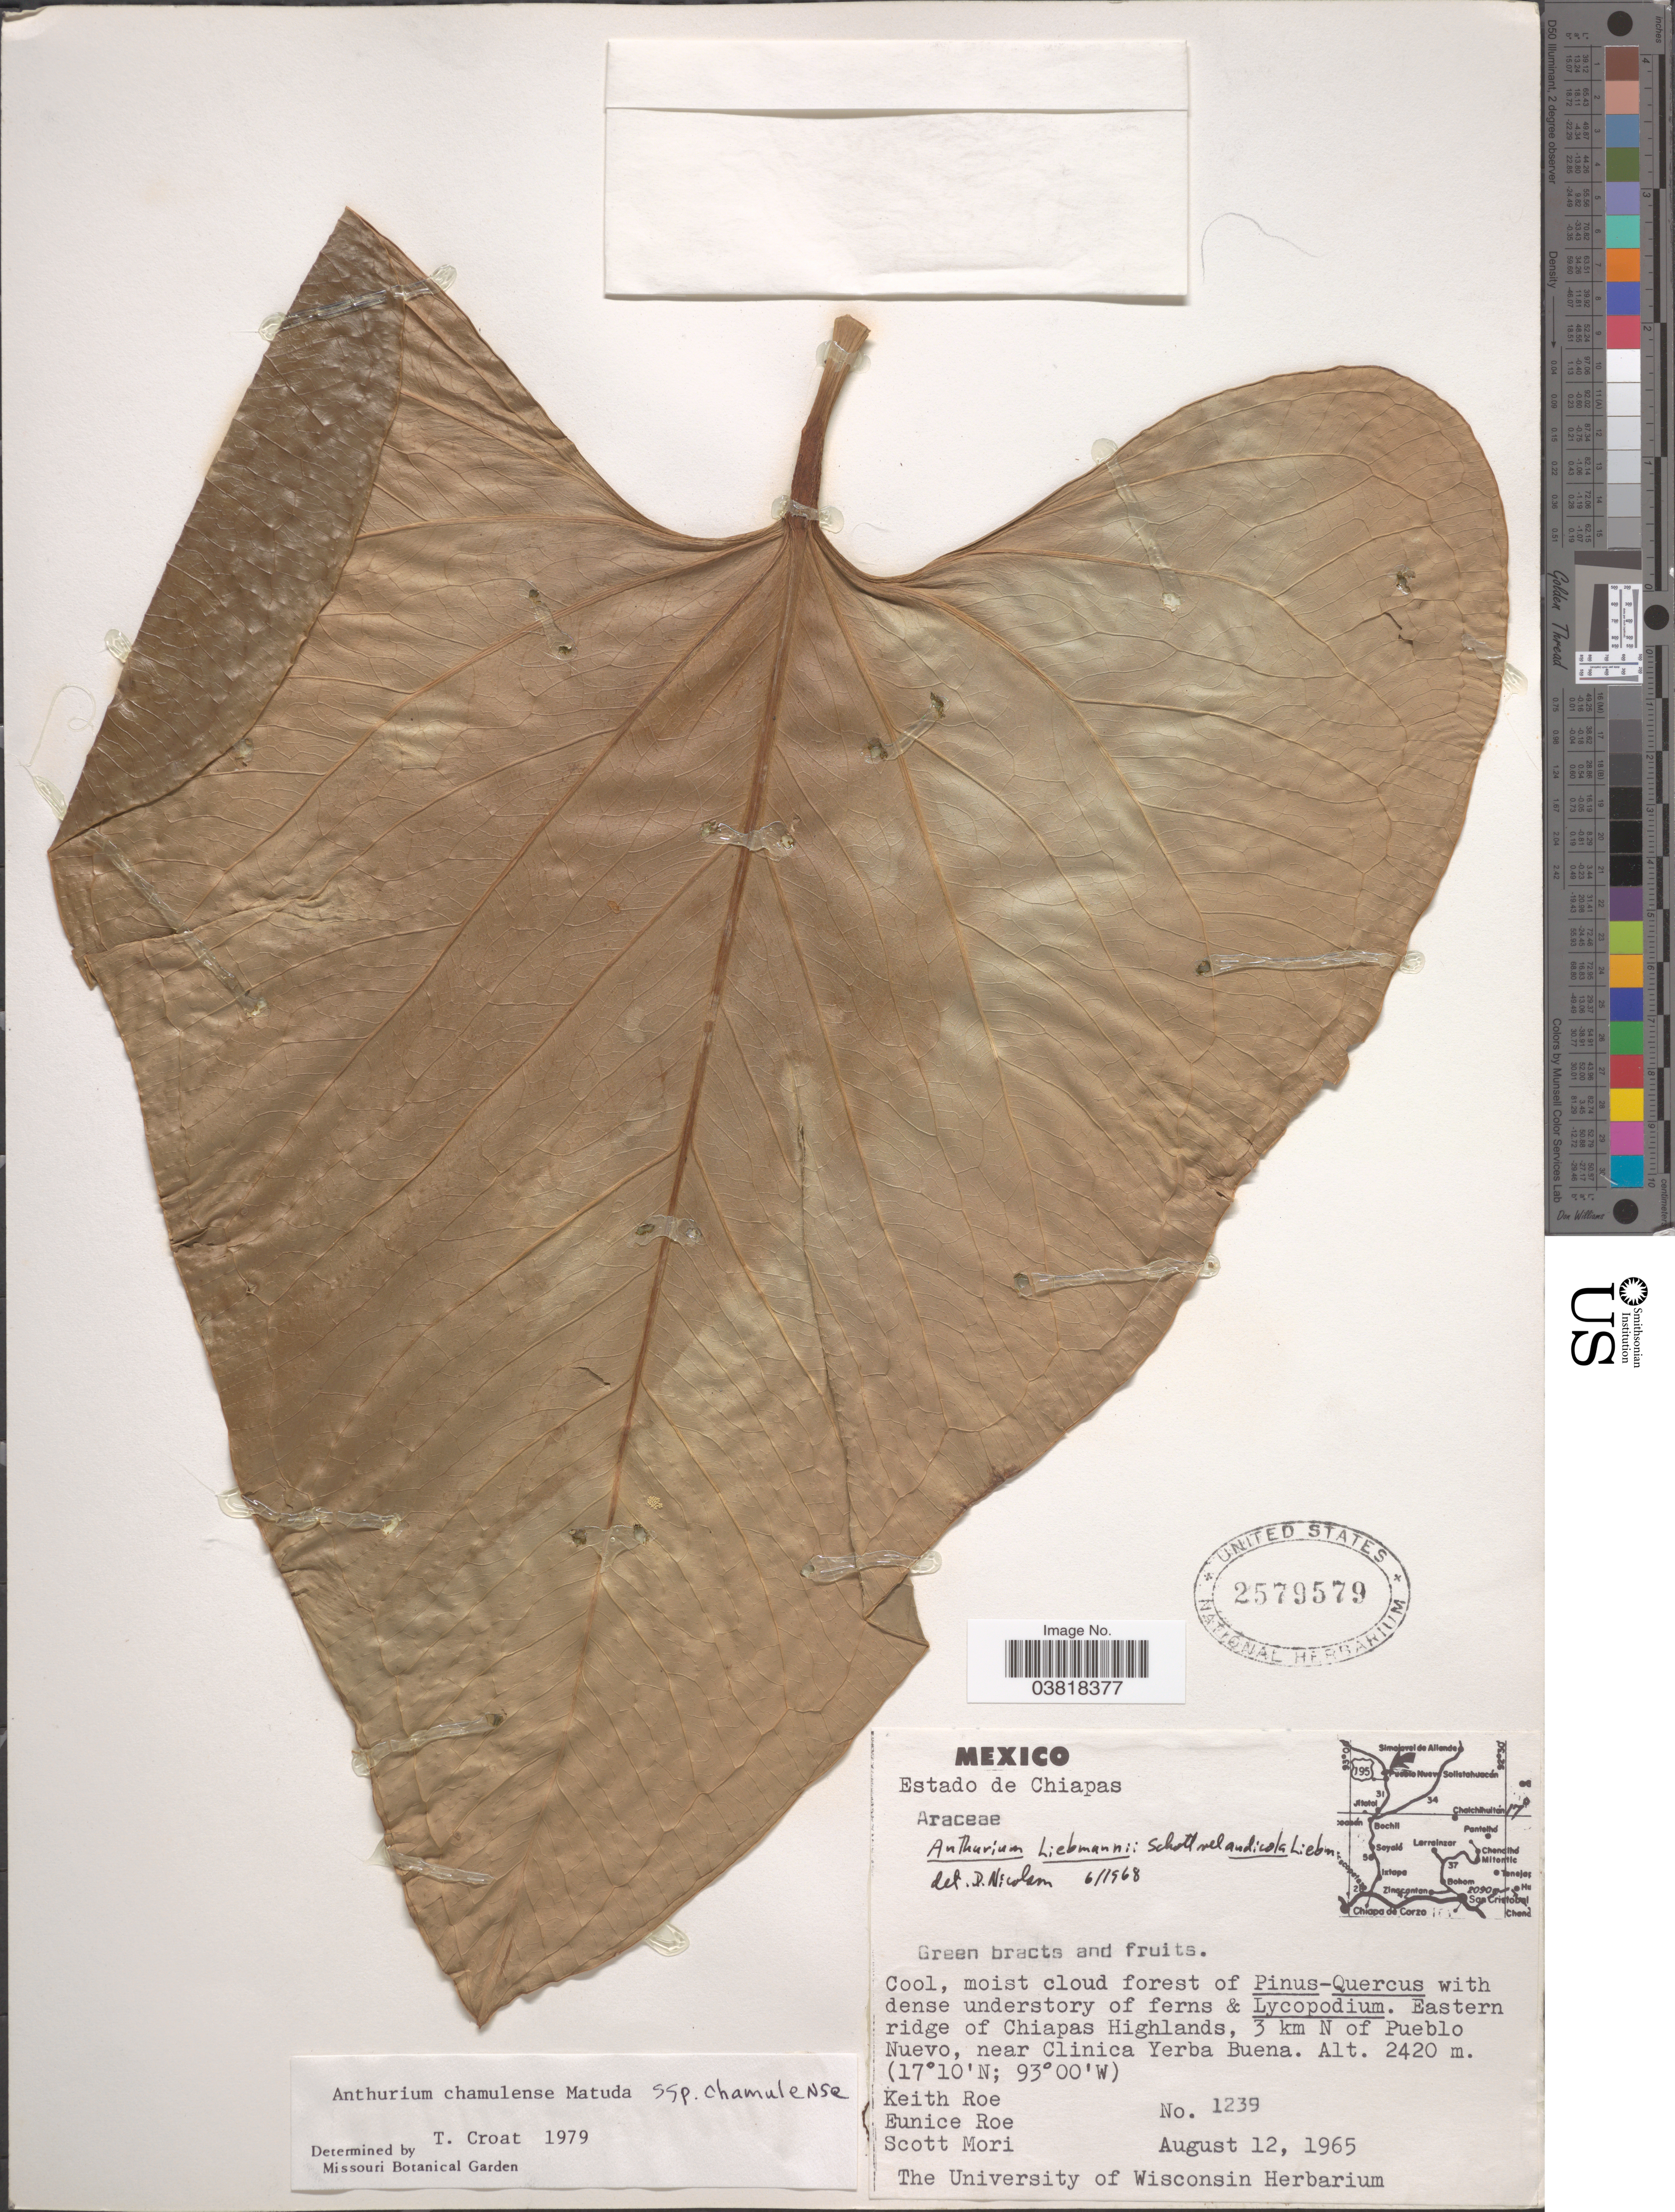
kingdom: Plantae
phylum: Tracheophyta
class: Liliopsida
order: Alismatales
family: Araceae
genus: Anthurium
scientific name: Anthurium chamulense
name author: Matuda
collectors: K. E. Roe, E. Roe & S. Mori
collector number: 1239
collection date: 1965-08-12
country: Mexico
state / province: Chiapas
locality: Eastern ridge of Chiapas Highlands, 3 km N of Pueblo Nuevo, near Clinica Yerba Buena.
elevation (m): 2420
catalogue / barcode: US 2579579